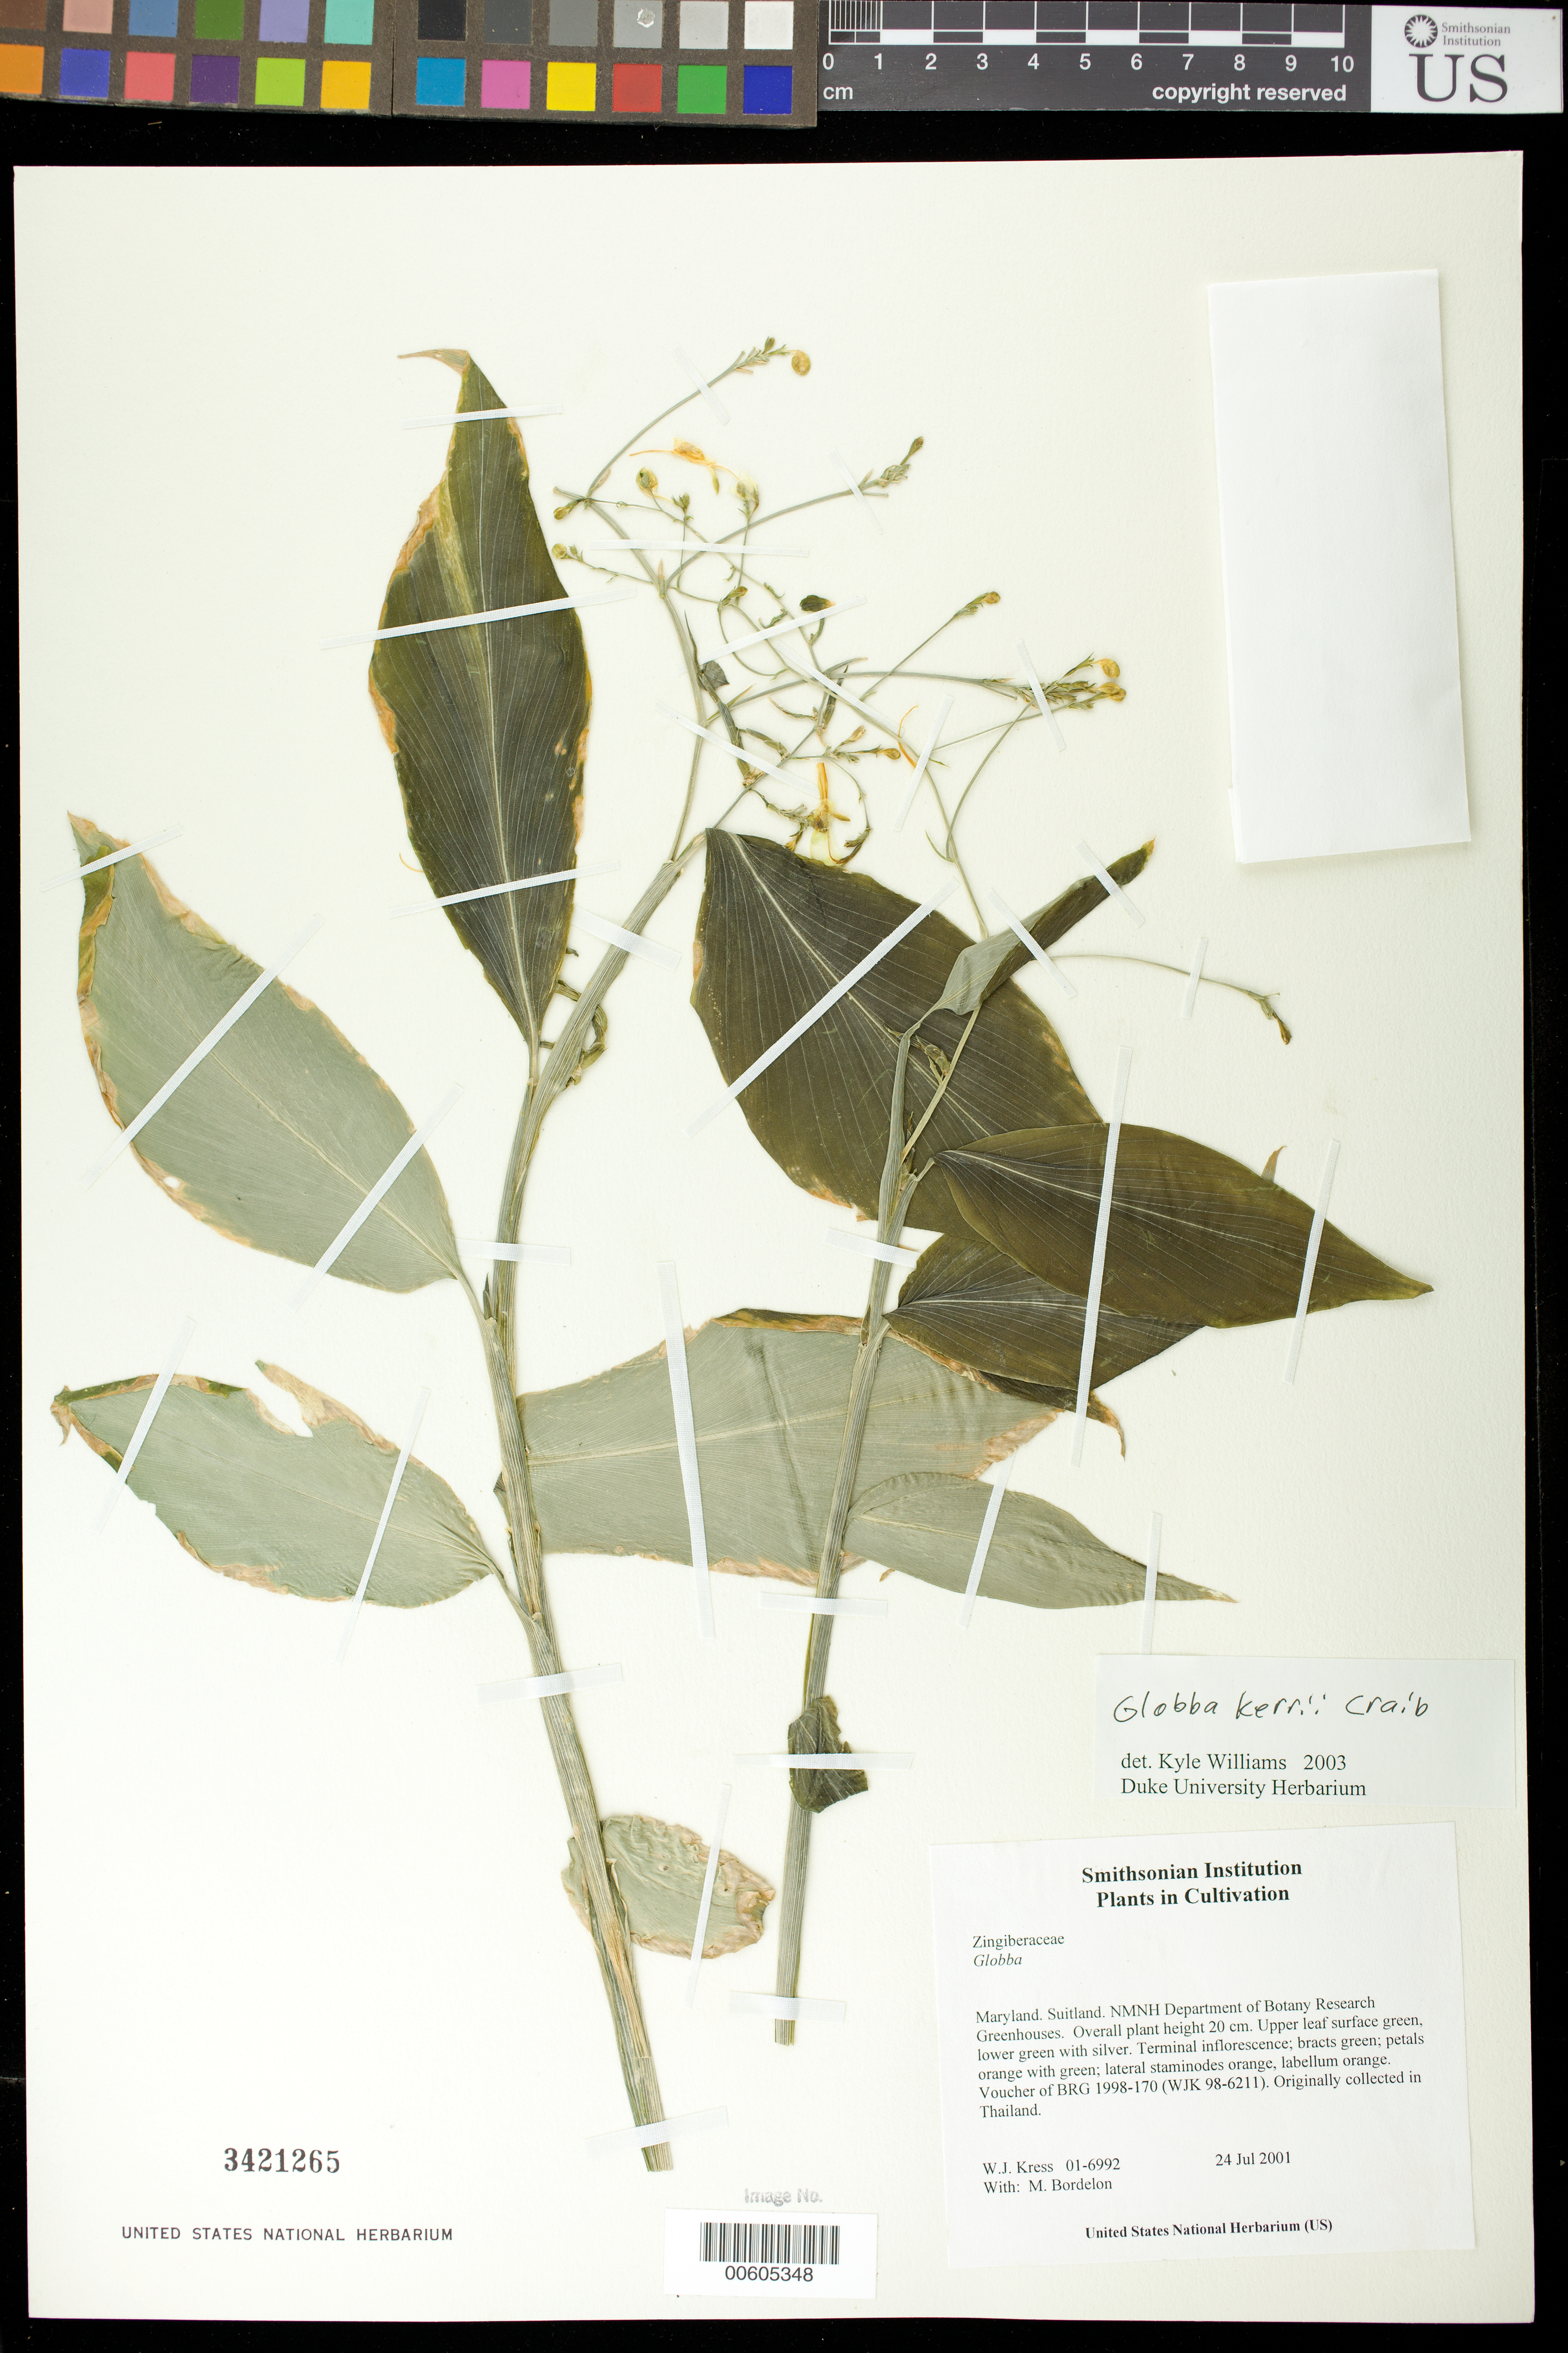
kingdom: Plantae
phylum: Tracheophyta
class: Liliopsida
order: Zingiberales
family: Zingiberaceae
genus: Globba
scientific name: Globba kerrii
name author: Craib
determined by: Williams, K. J.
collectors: W. J. Kress & M. Bordelon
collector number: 01-6992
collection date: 2001-07-24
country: United States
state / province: Maryland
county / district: Prince George's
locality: NMNH Botany Research Greenhouses. Suitland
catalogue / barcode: US 3421265